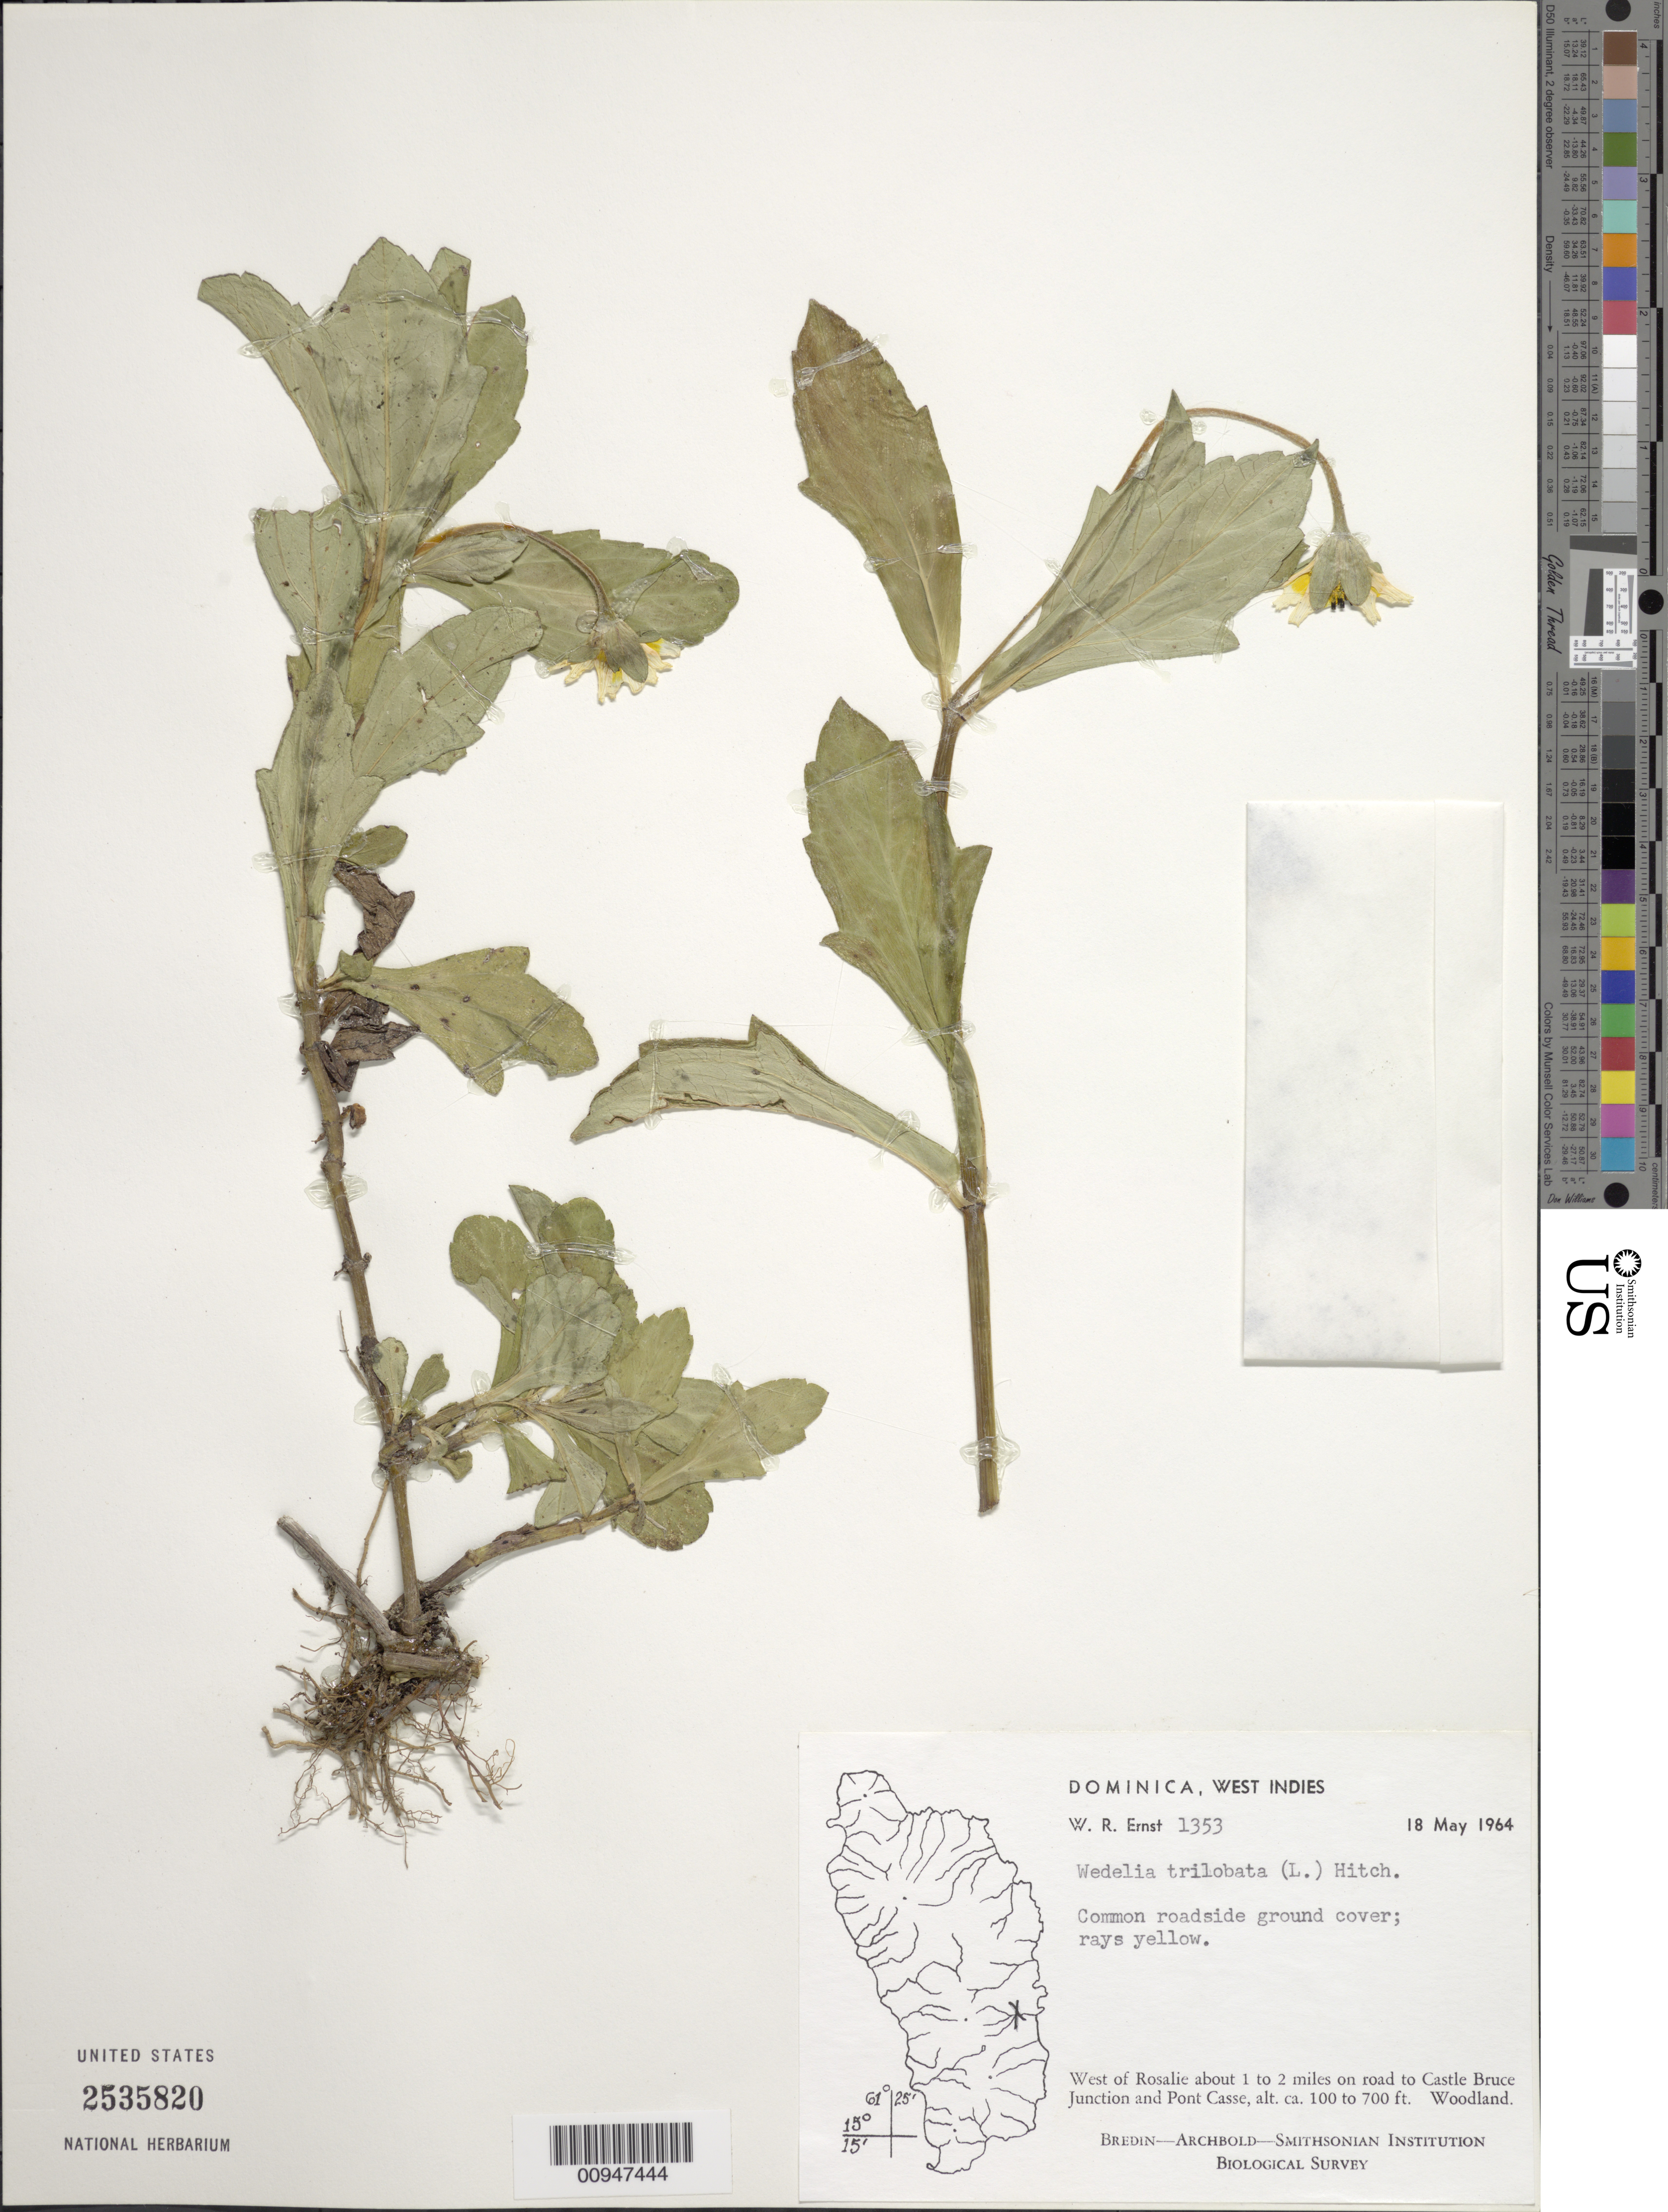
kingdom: Plantae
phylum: Tracheophyta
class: Magnoliopsida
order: Asterales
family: Asteraceae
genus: Sphagneticola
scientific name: Sphagneticola trilobata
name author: (L.) Pruski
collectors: W. R. Ernst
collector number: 1353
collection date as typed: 18 May 1964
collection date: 1964-05-18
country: Dominica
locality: W of Rosalie about 1-2 miles on road to Castle Bruce Junction and Pont Casse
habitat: Woodland; Common roadside ground cover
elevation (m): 30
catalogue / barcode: US 2535820